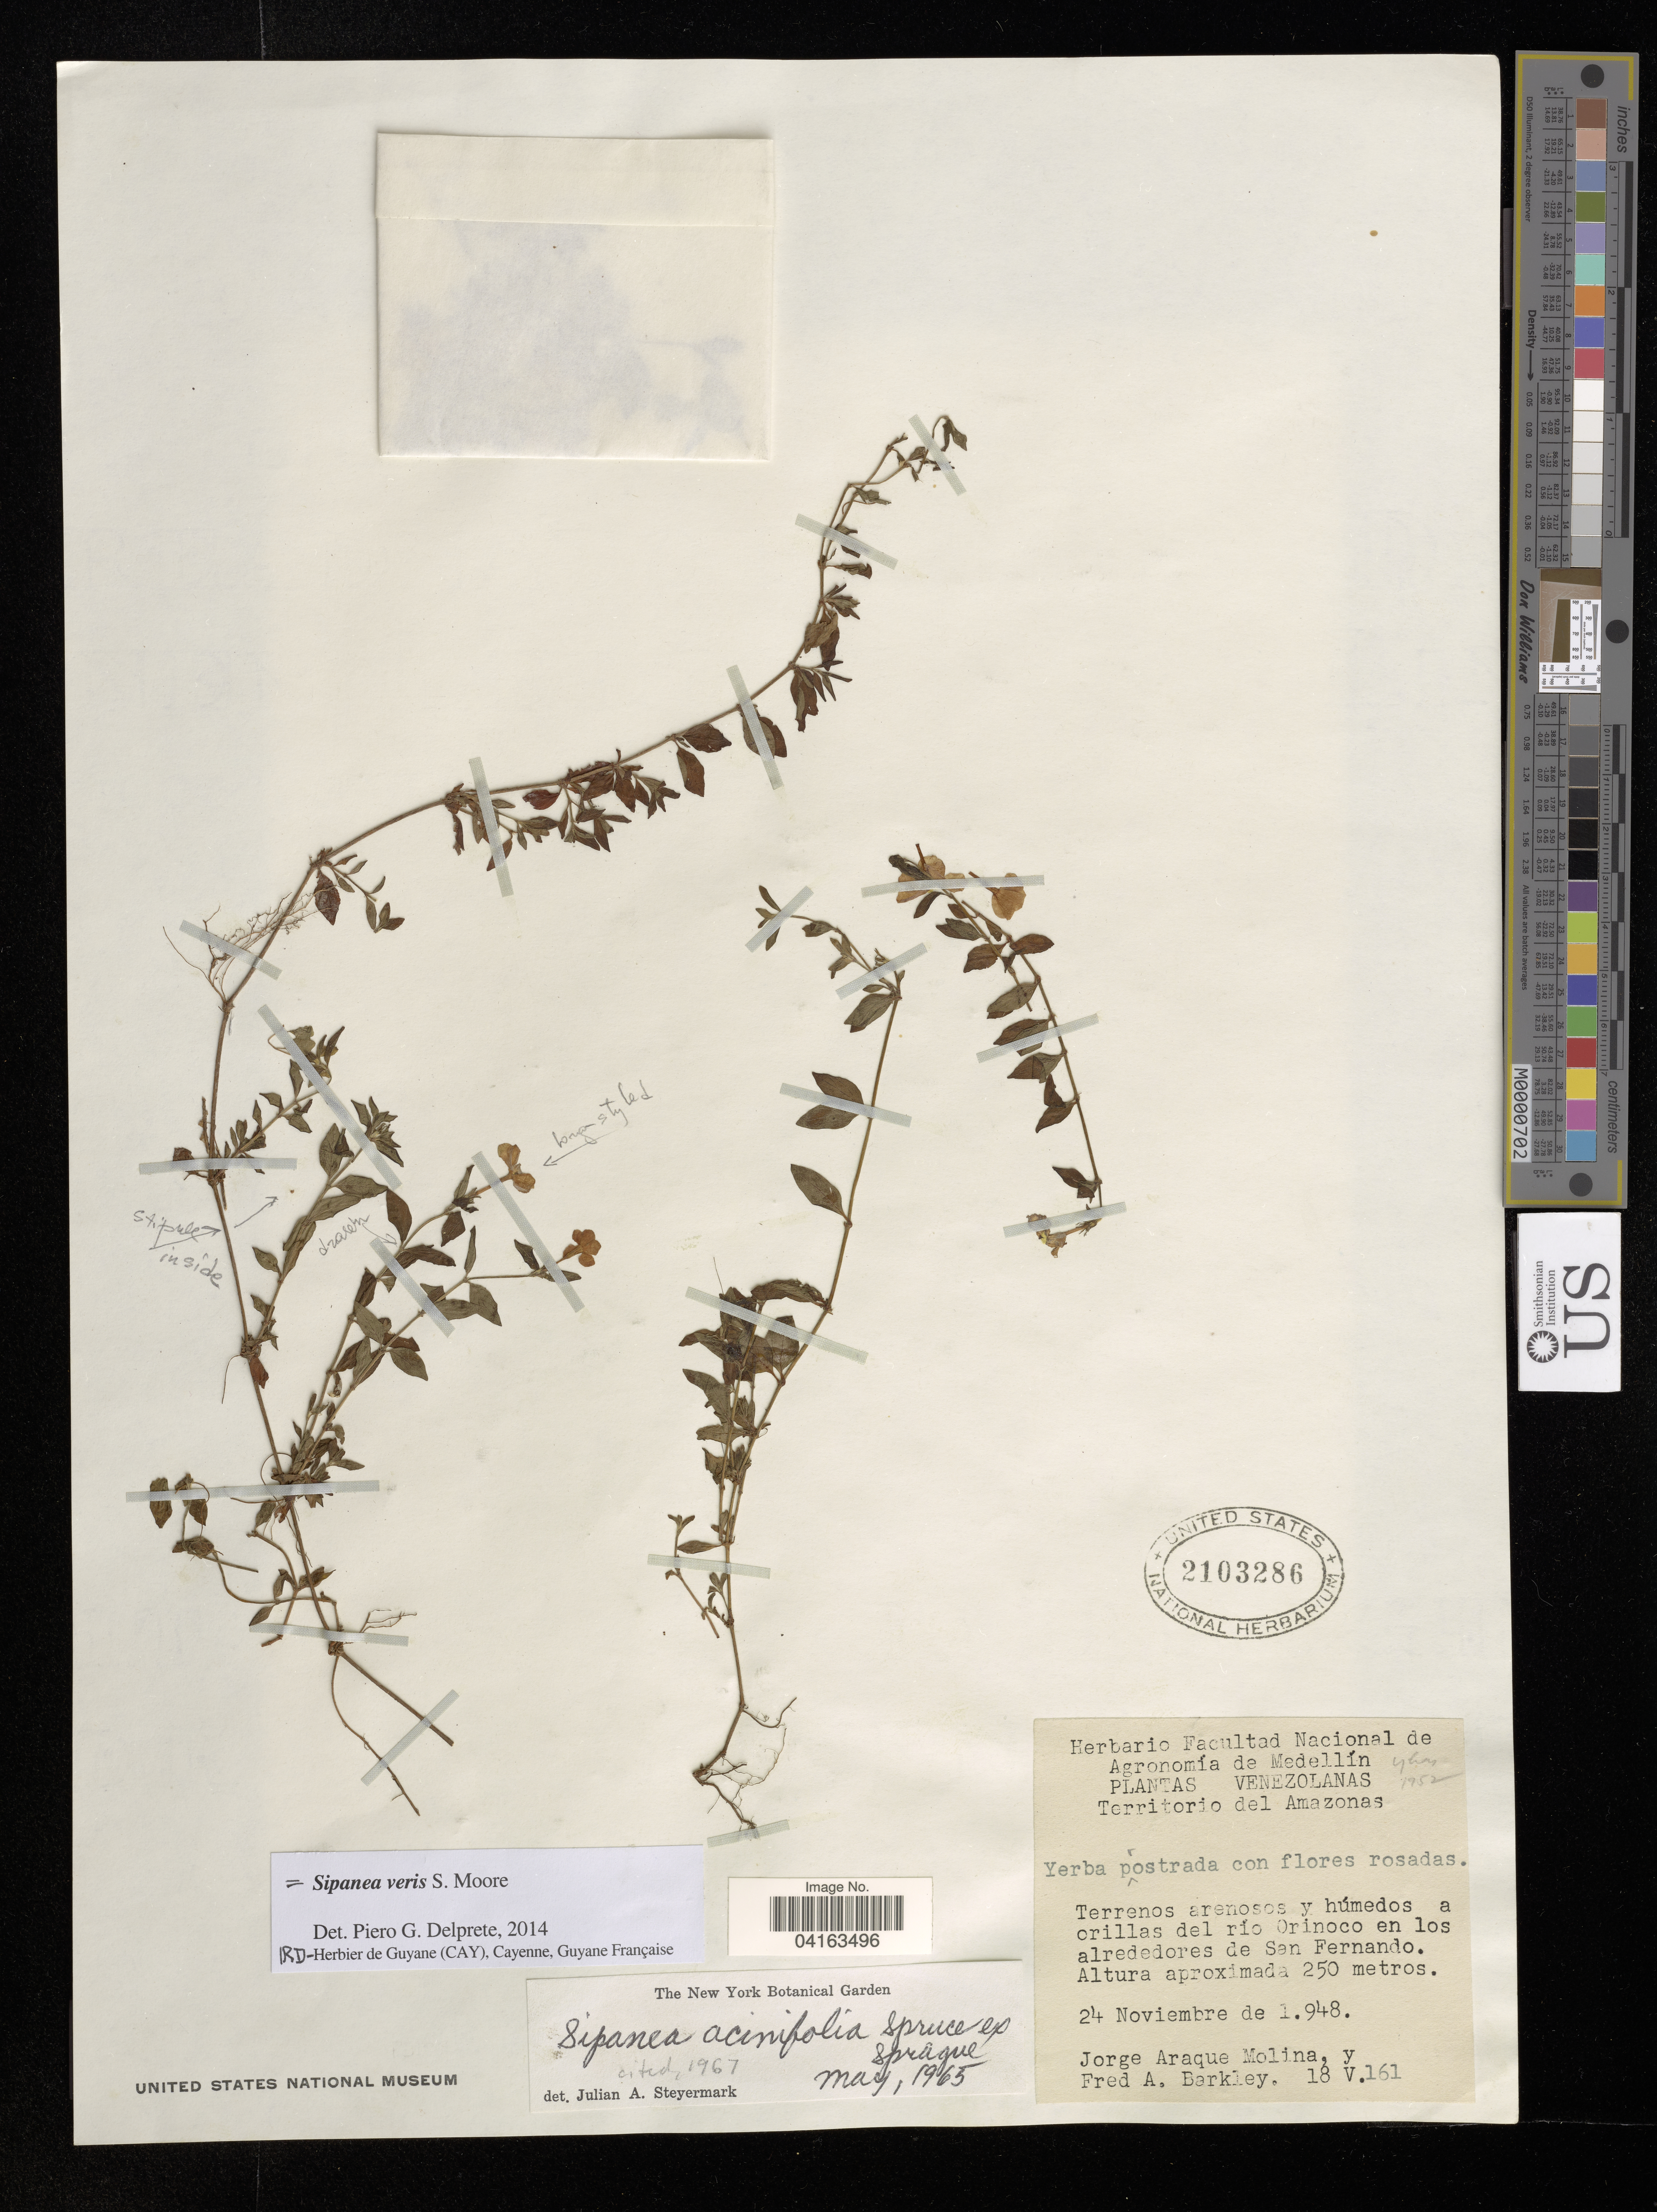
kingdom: Plantae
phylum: Tracheophyta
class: Magnoliopsida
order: Gentianales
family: Rubiaceae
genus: Sipanea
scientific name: Sipanea veris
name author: S. Moore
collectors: J. Araque Molina & F. A. Barkley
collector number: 18V161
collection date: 1948-11-24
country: Venezuela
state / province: Amazonas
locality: Territorio del Amazonas. Orillas del río Orinoco en los alrededores de San Fernando.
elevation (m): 250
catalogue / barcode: US 2103286